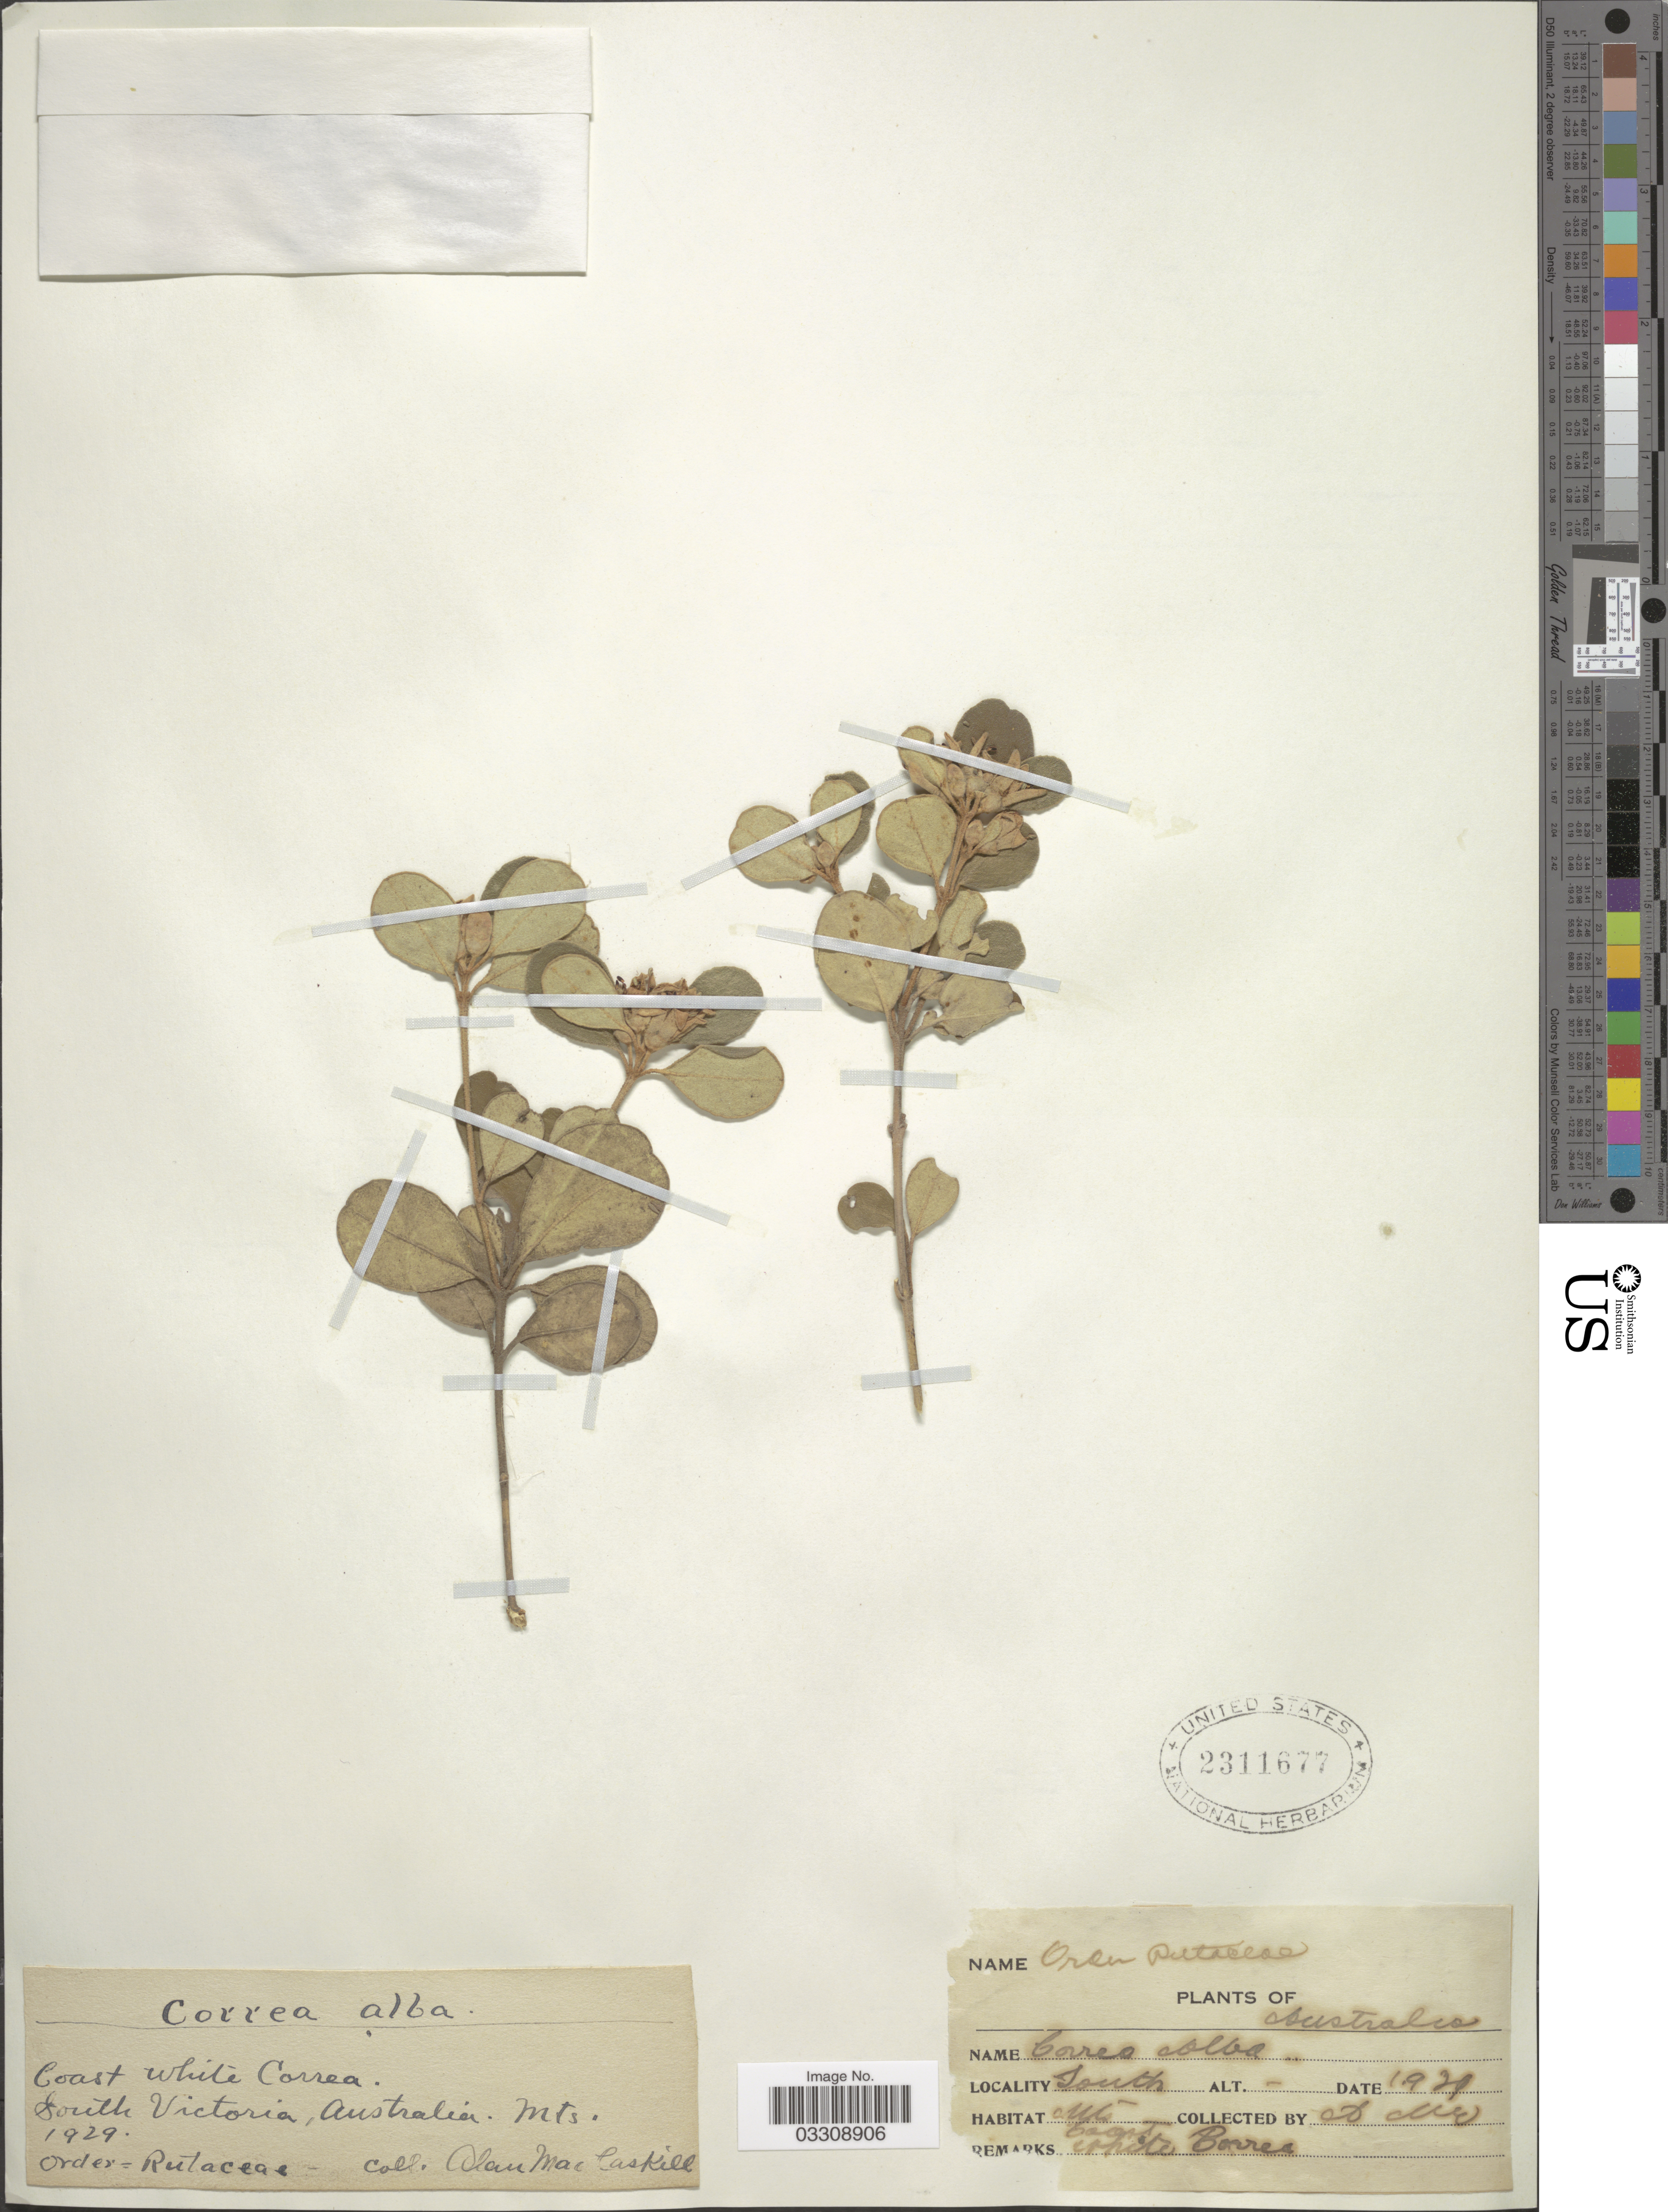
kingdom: Plantae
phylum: Tracheophyta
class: Magnoliopsida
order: Sapindales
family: Rutaceae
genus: Correa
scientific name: Correa alba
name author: Andrews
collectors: A. MacCaskill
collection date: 1929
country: Australia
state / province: Victoria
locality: South Victoria, Australia. Mts.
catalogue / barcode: US 2311677